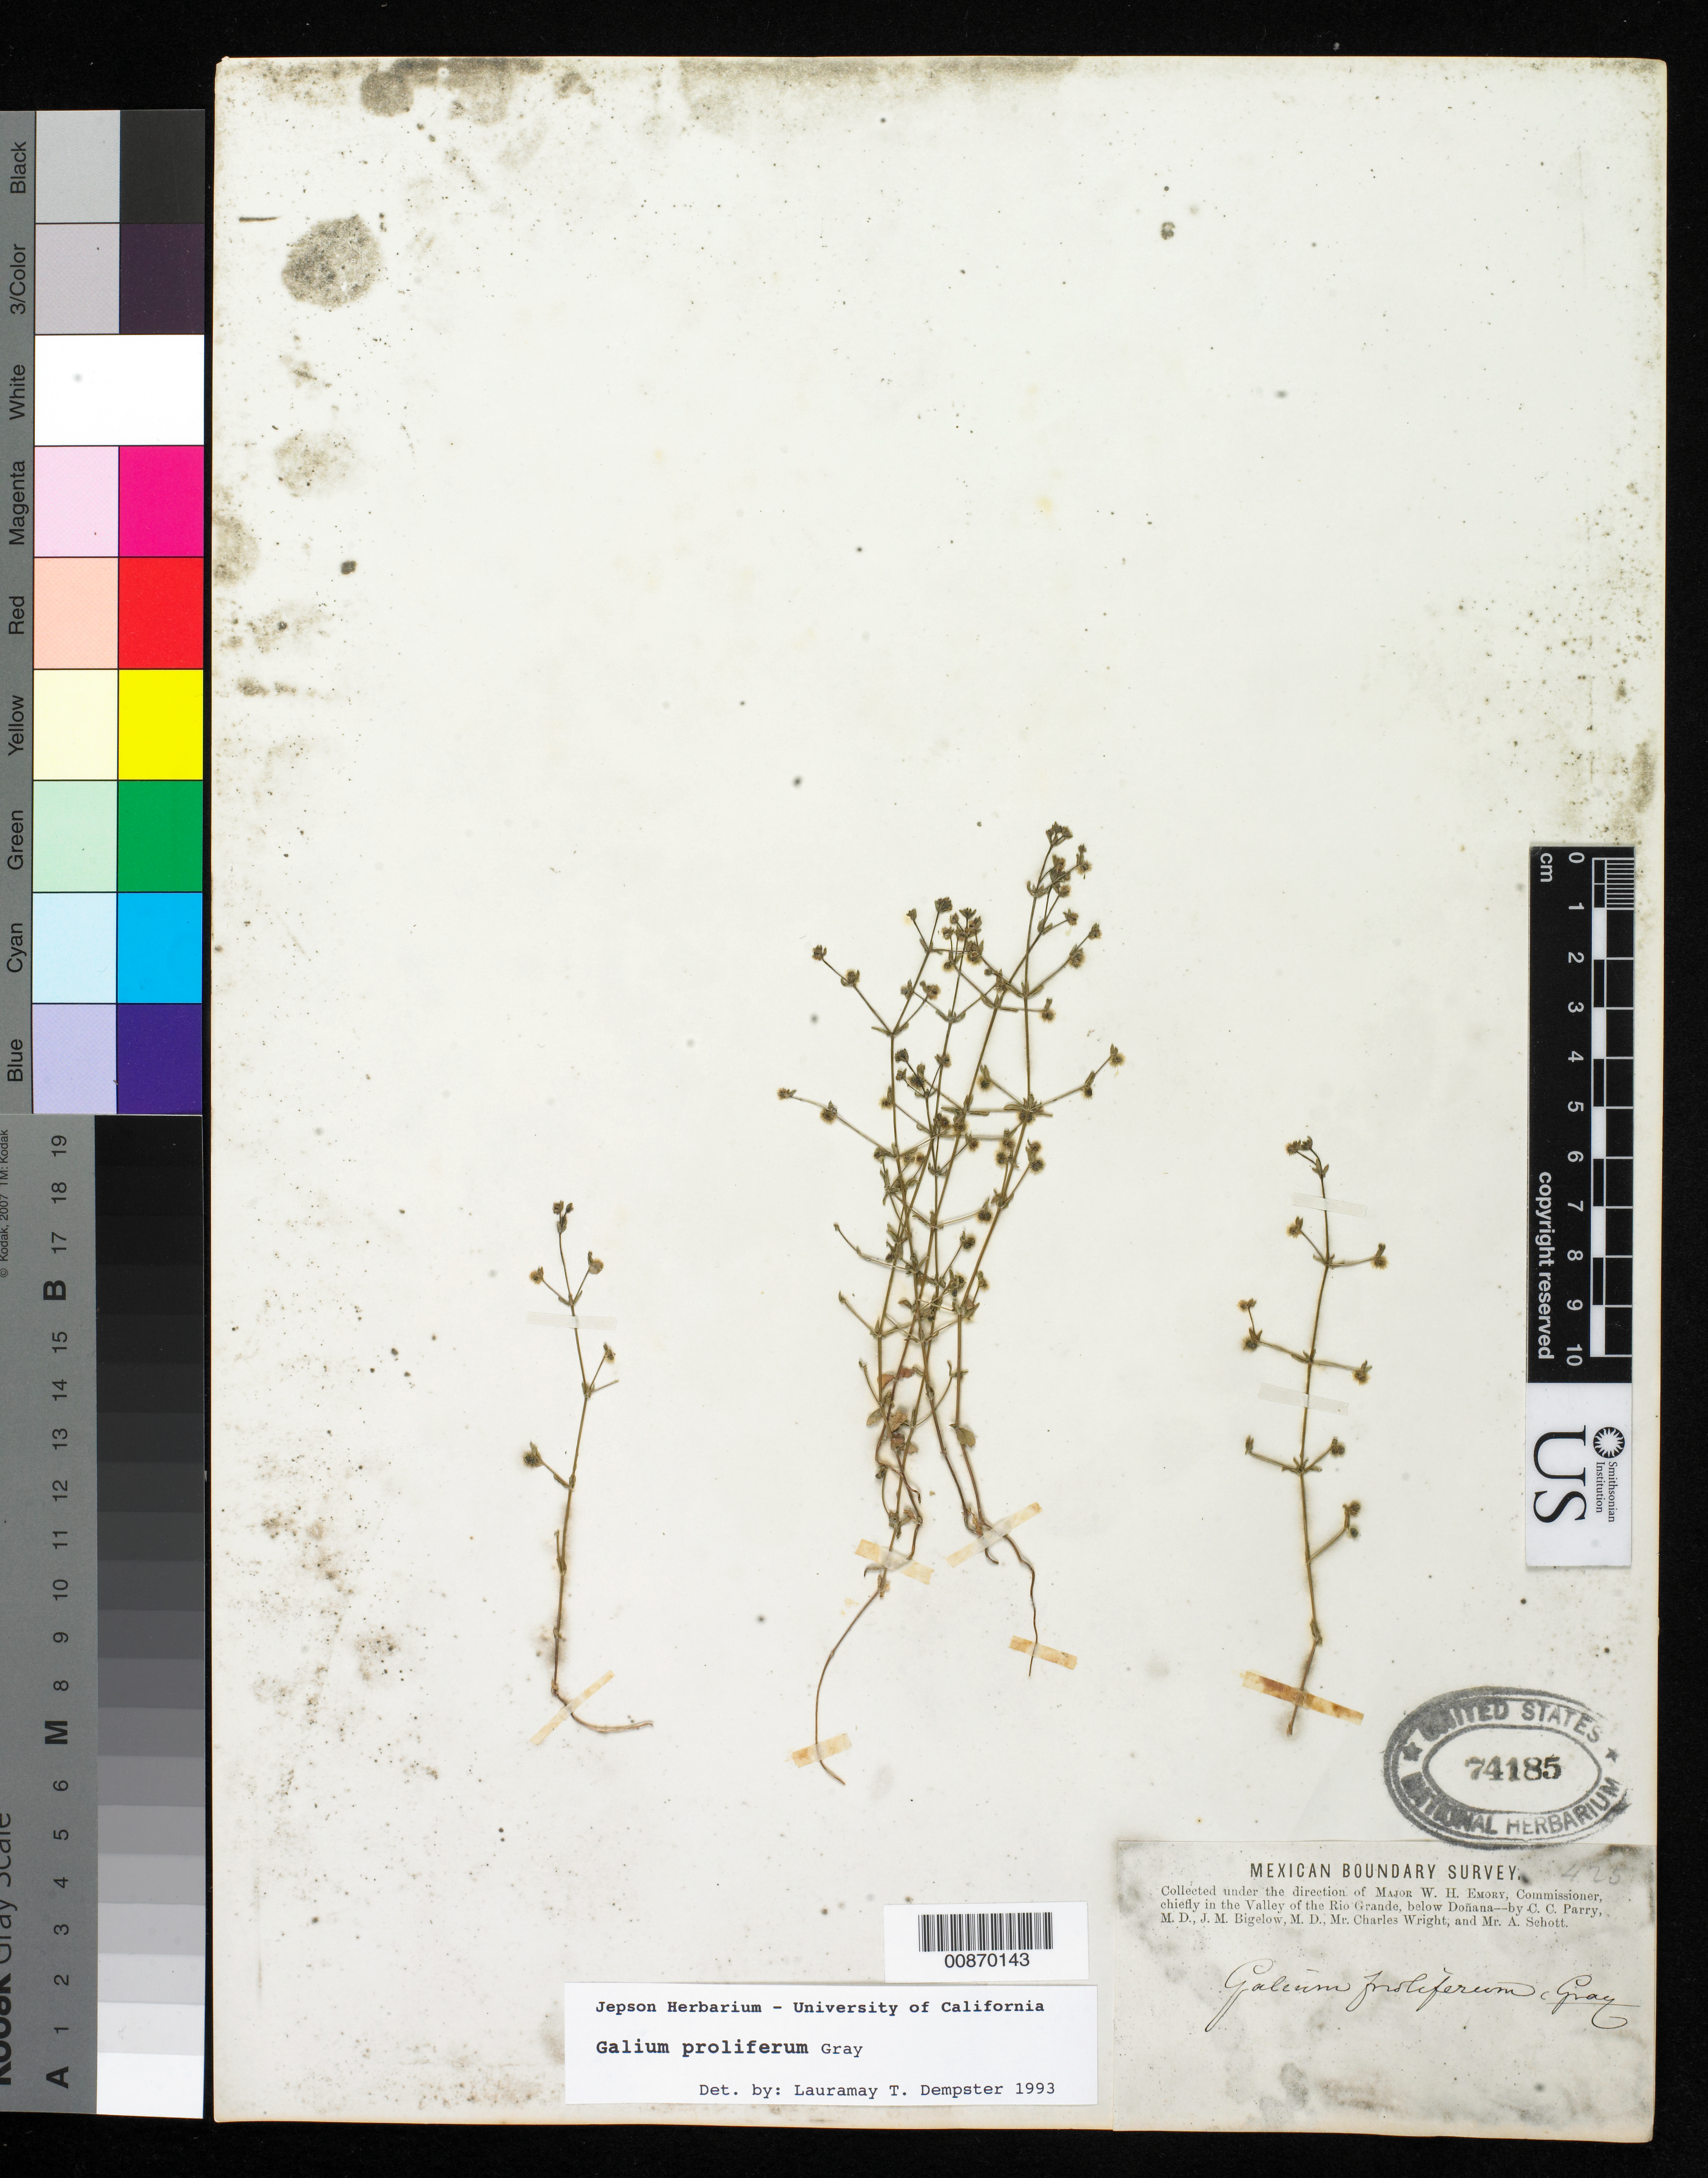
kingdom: Plantae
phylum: Tracheophyta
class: Magnoliopsida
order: Gentianales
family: Rubiaceae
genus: Galium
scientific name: Galium proliferum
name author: A. Gray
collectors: C. C. Parry, J. M. Bigelow, C. Wright & A. C. V. Schott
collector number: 425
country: United States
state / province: New Mexico / Texas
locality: Valley of the Rio Grande, below Doñana.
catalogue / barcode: US 74185